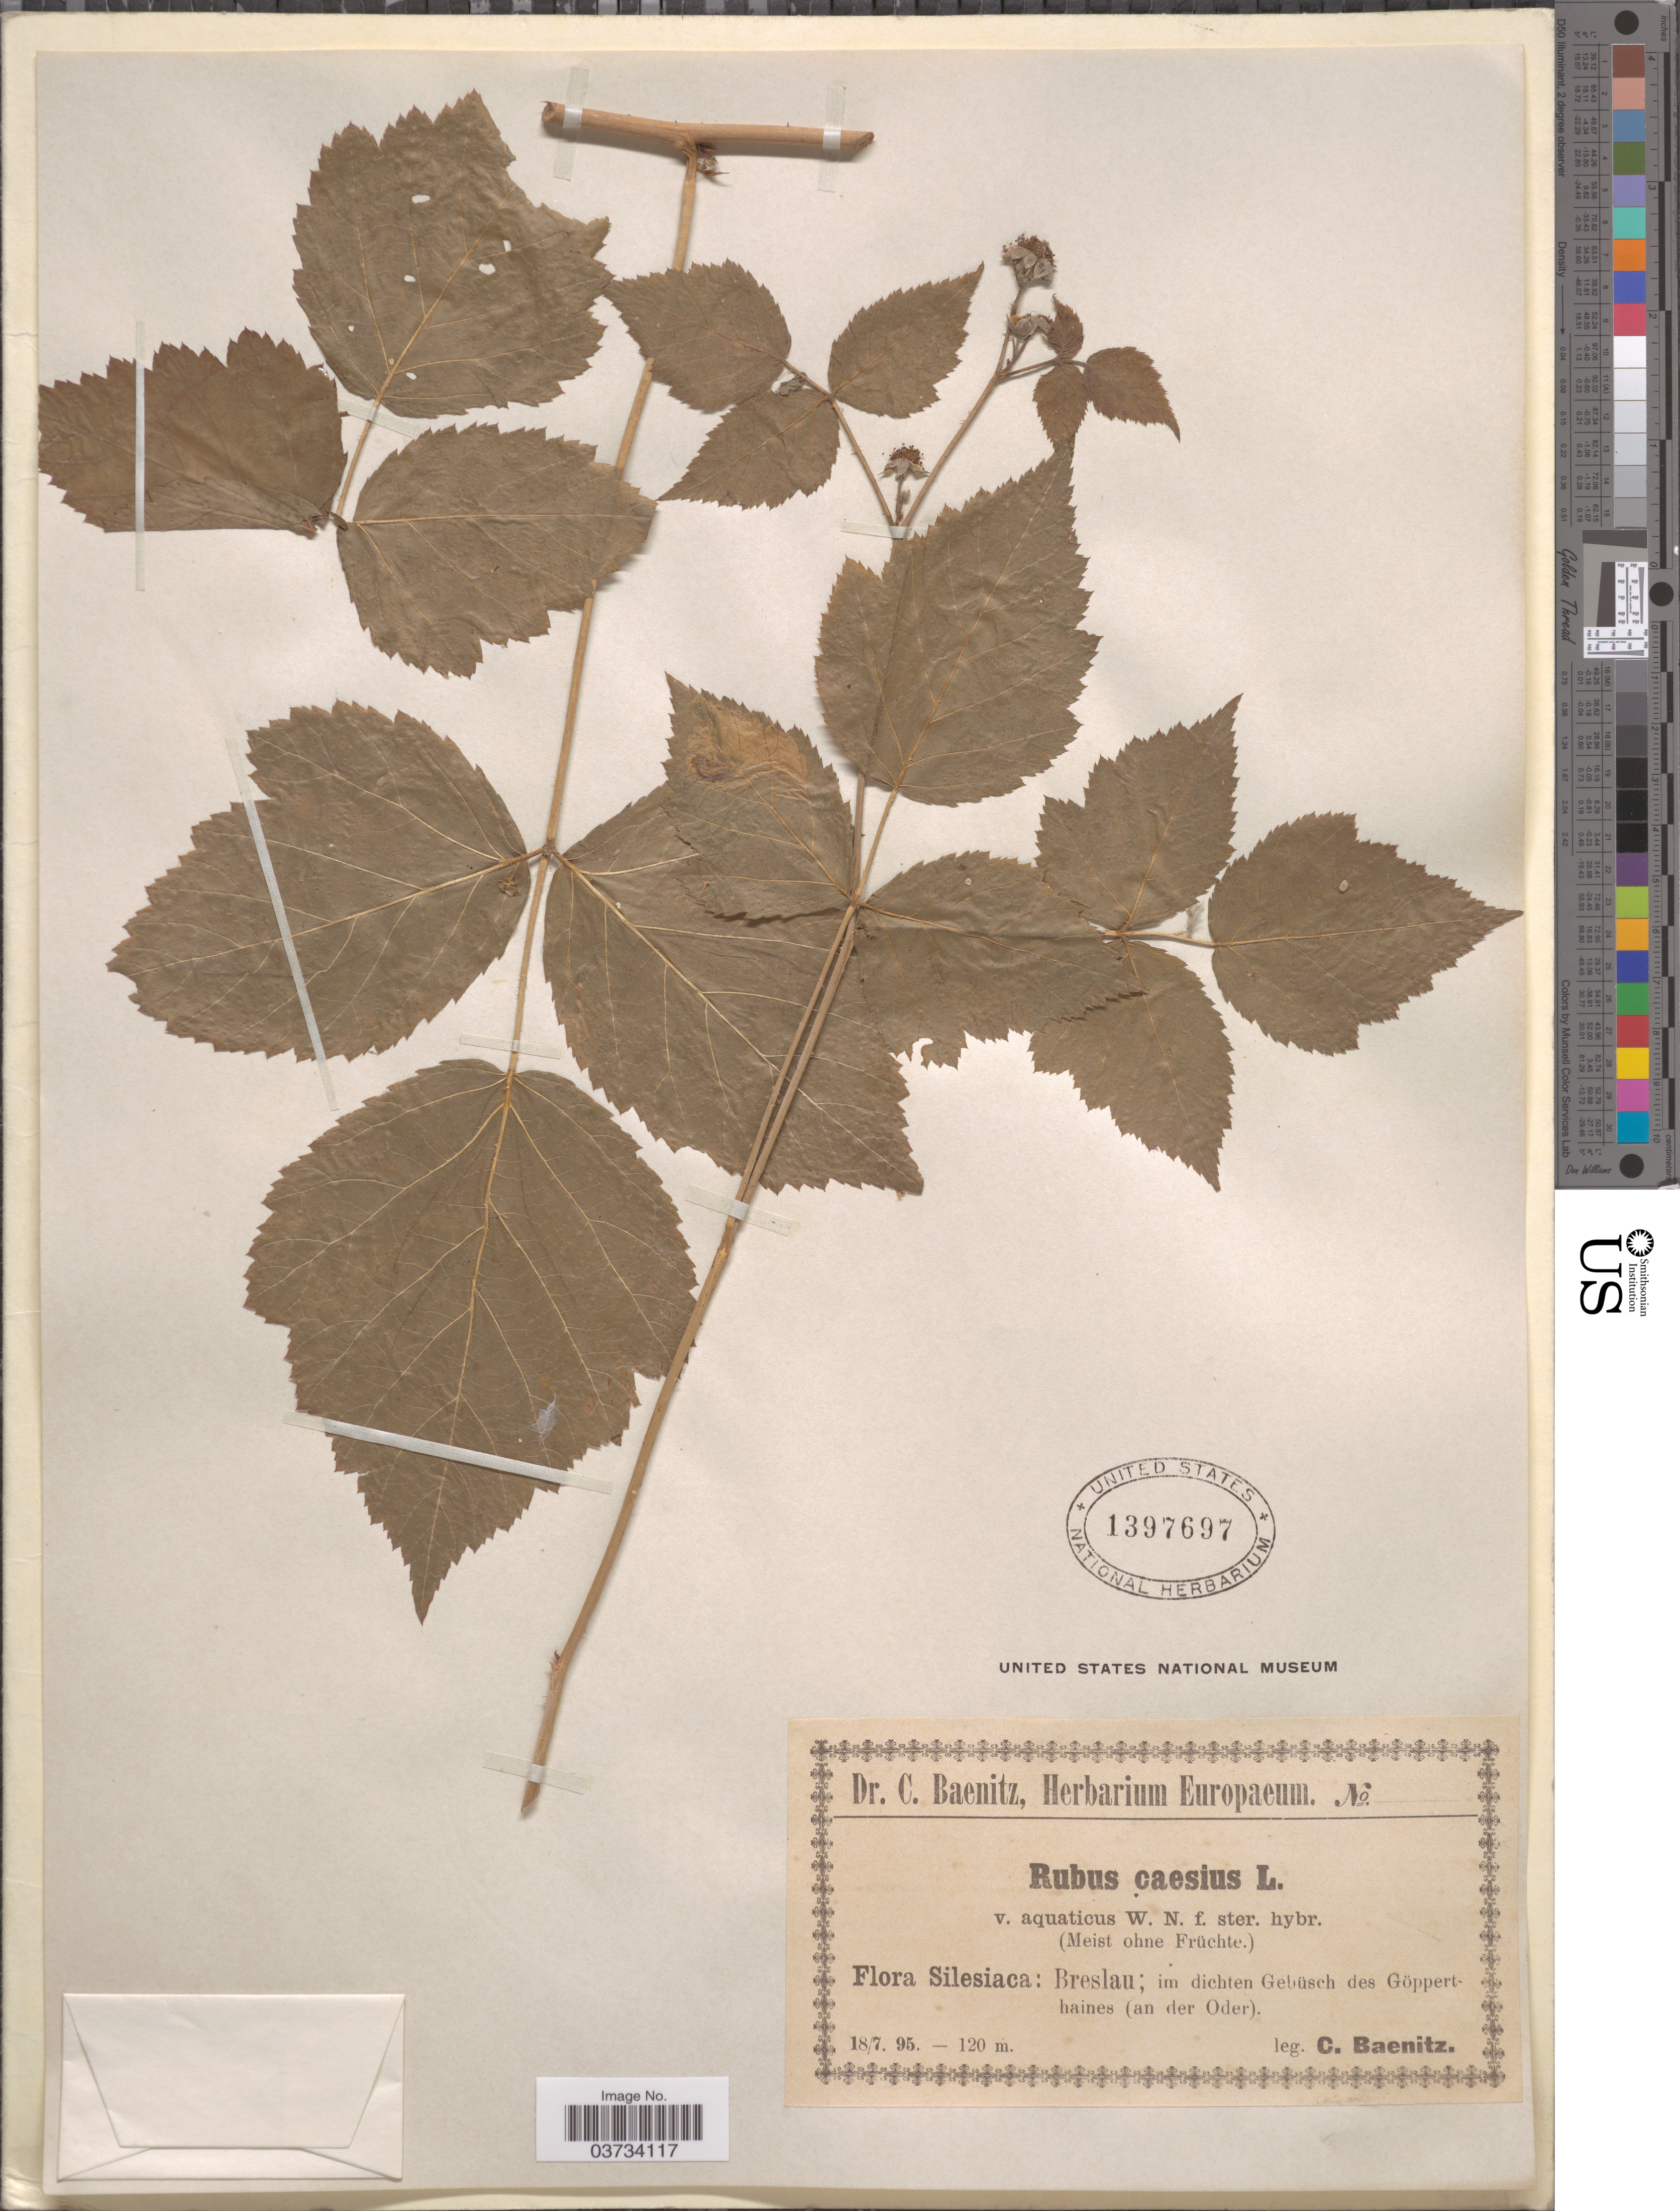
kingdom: Plantae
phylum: Tracheophyta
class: Magnoliopsida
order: Rosales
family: Rosaceae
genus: Rubus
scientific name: Rubus caesius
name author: L.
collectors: C. G. Baenitz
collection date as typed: Transcribed d/m/y: 18/7/95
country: Poland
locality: Silesiaca: Breslau; im dichten Gebüschen des Göpperthaines (an der Oder).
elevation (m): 120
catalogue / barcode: US 1397697